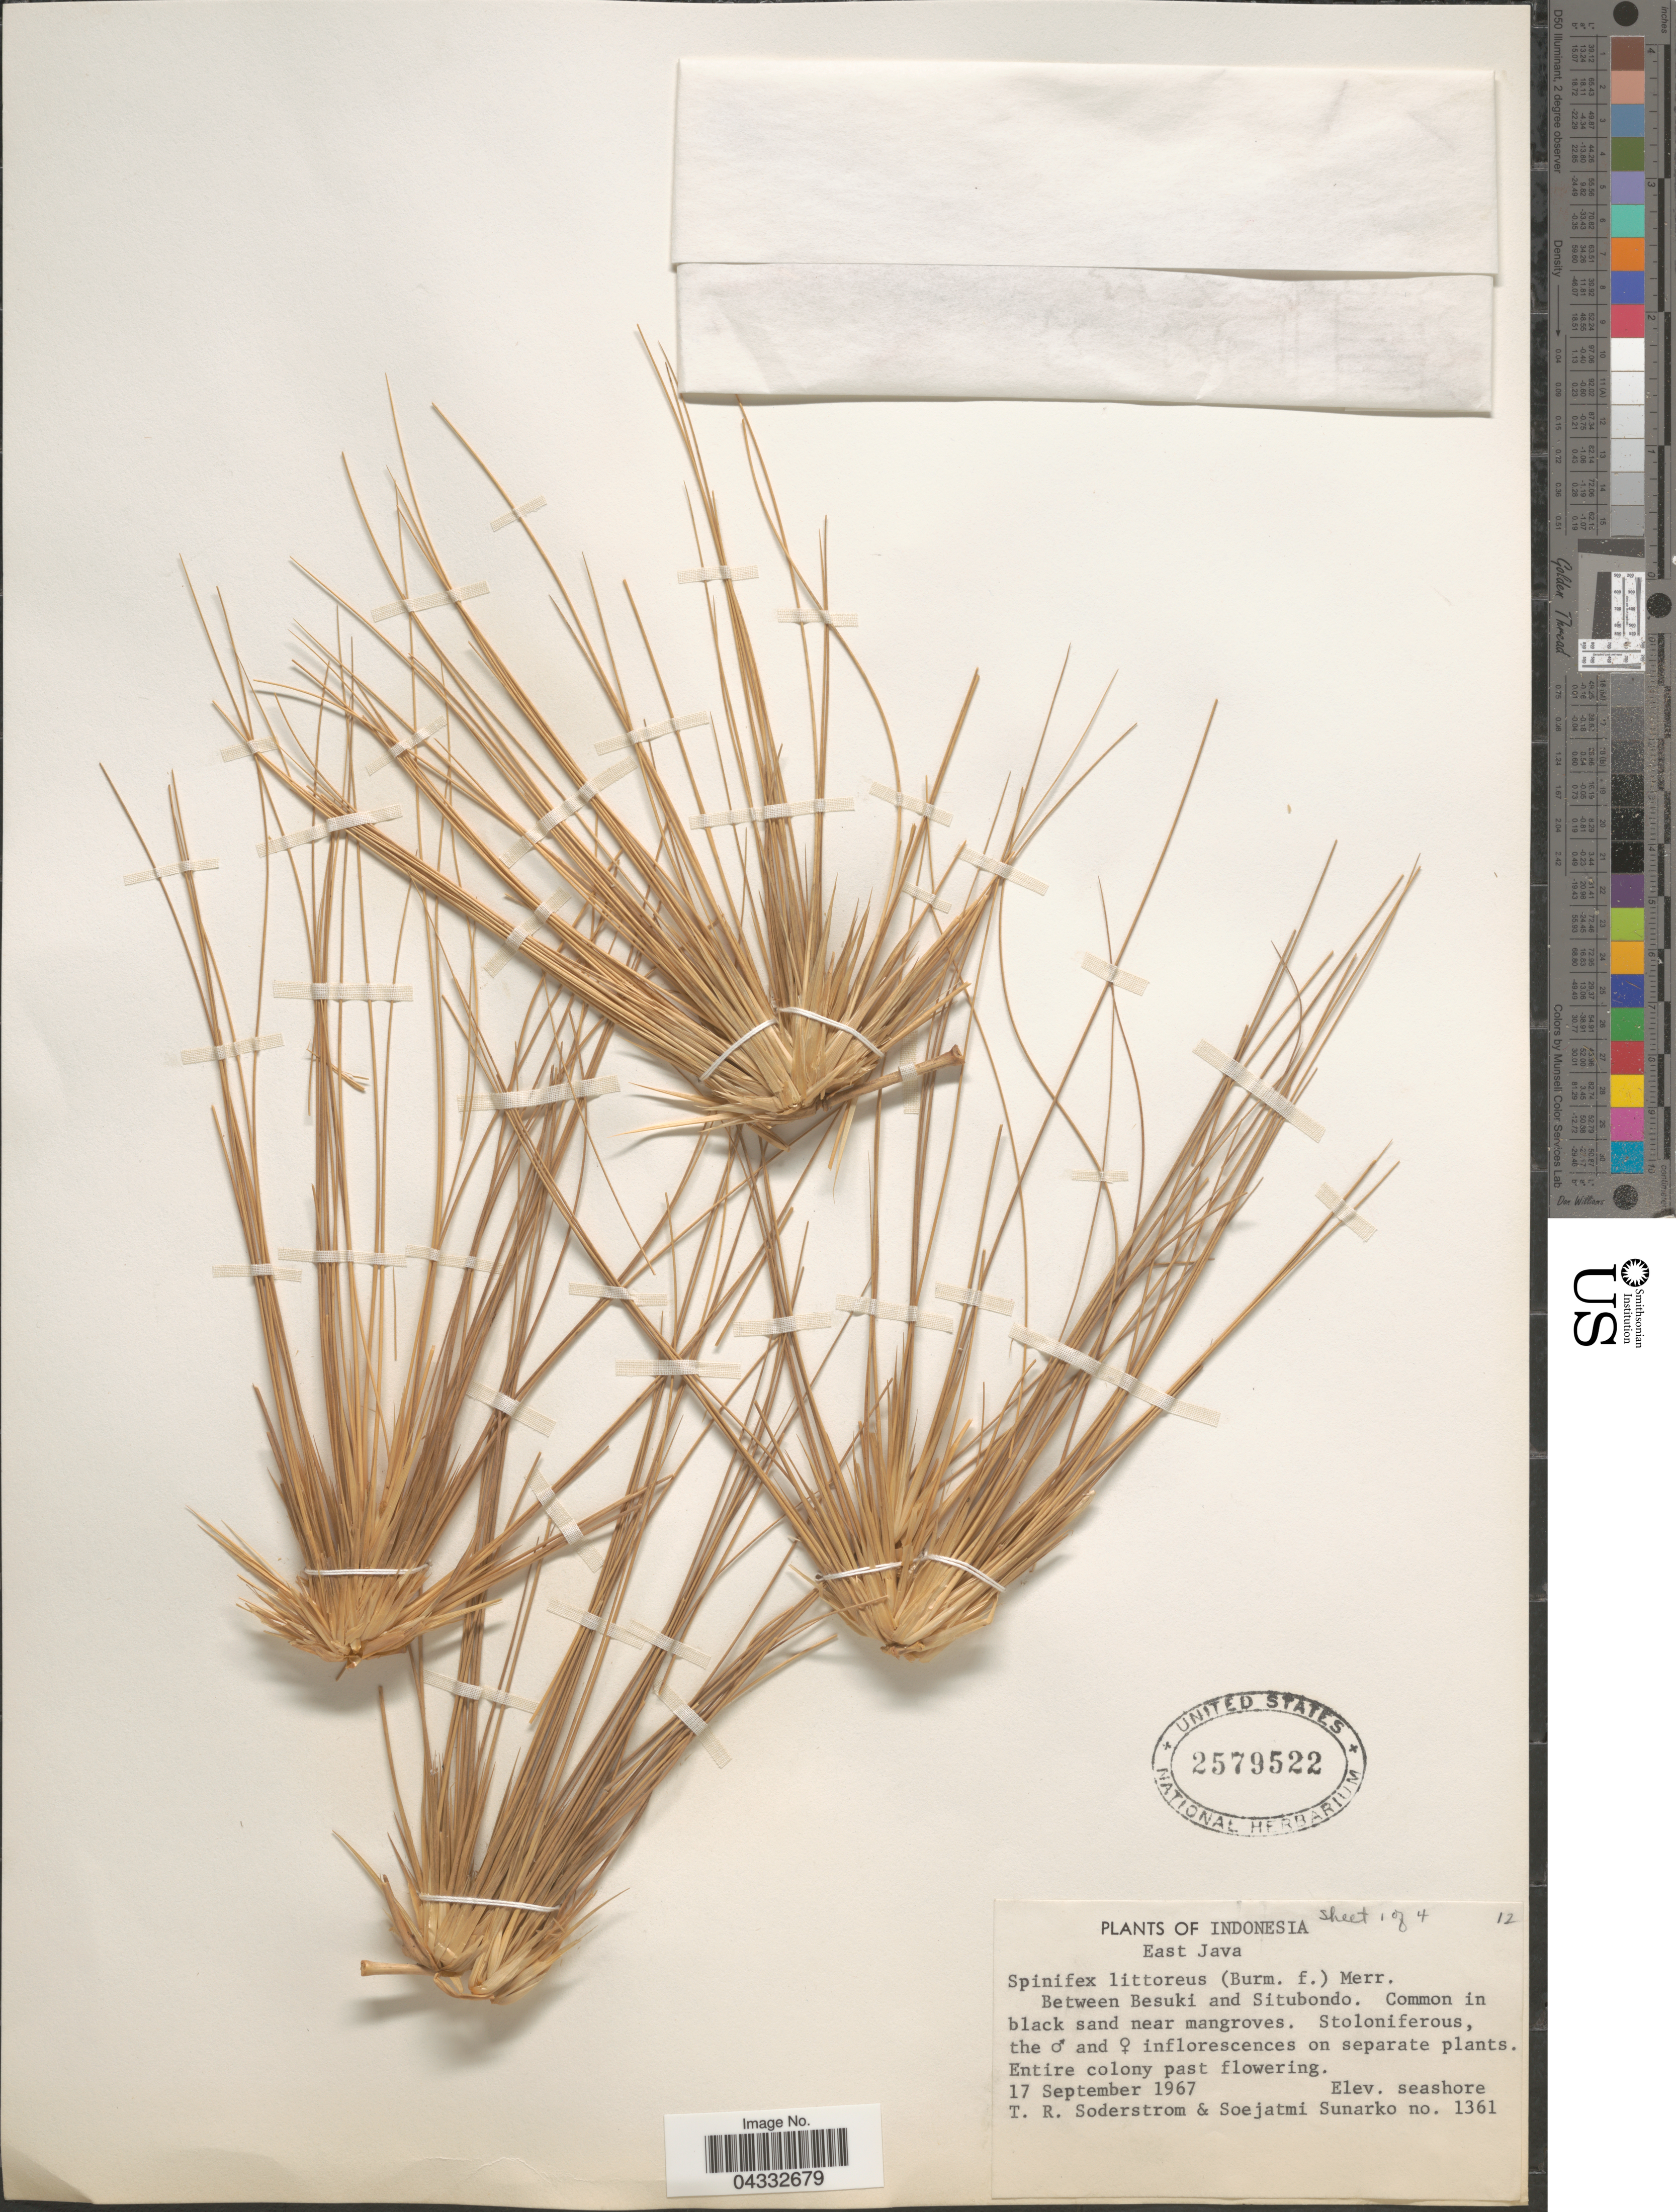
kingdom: Plantae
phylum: Tracheophyta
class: Liliopsida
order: Poales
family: Poaceae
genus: Spinifex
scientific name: Spinifex littoreus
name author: (Burm. f.) Merr.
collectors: T. R. Soderstrom & S. Sunarko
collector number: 1361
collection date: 1967-09-17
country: Indonesia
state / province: Java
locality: East Java. Between Besuki and Situbondo.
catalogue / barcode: US 2579522